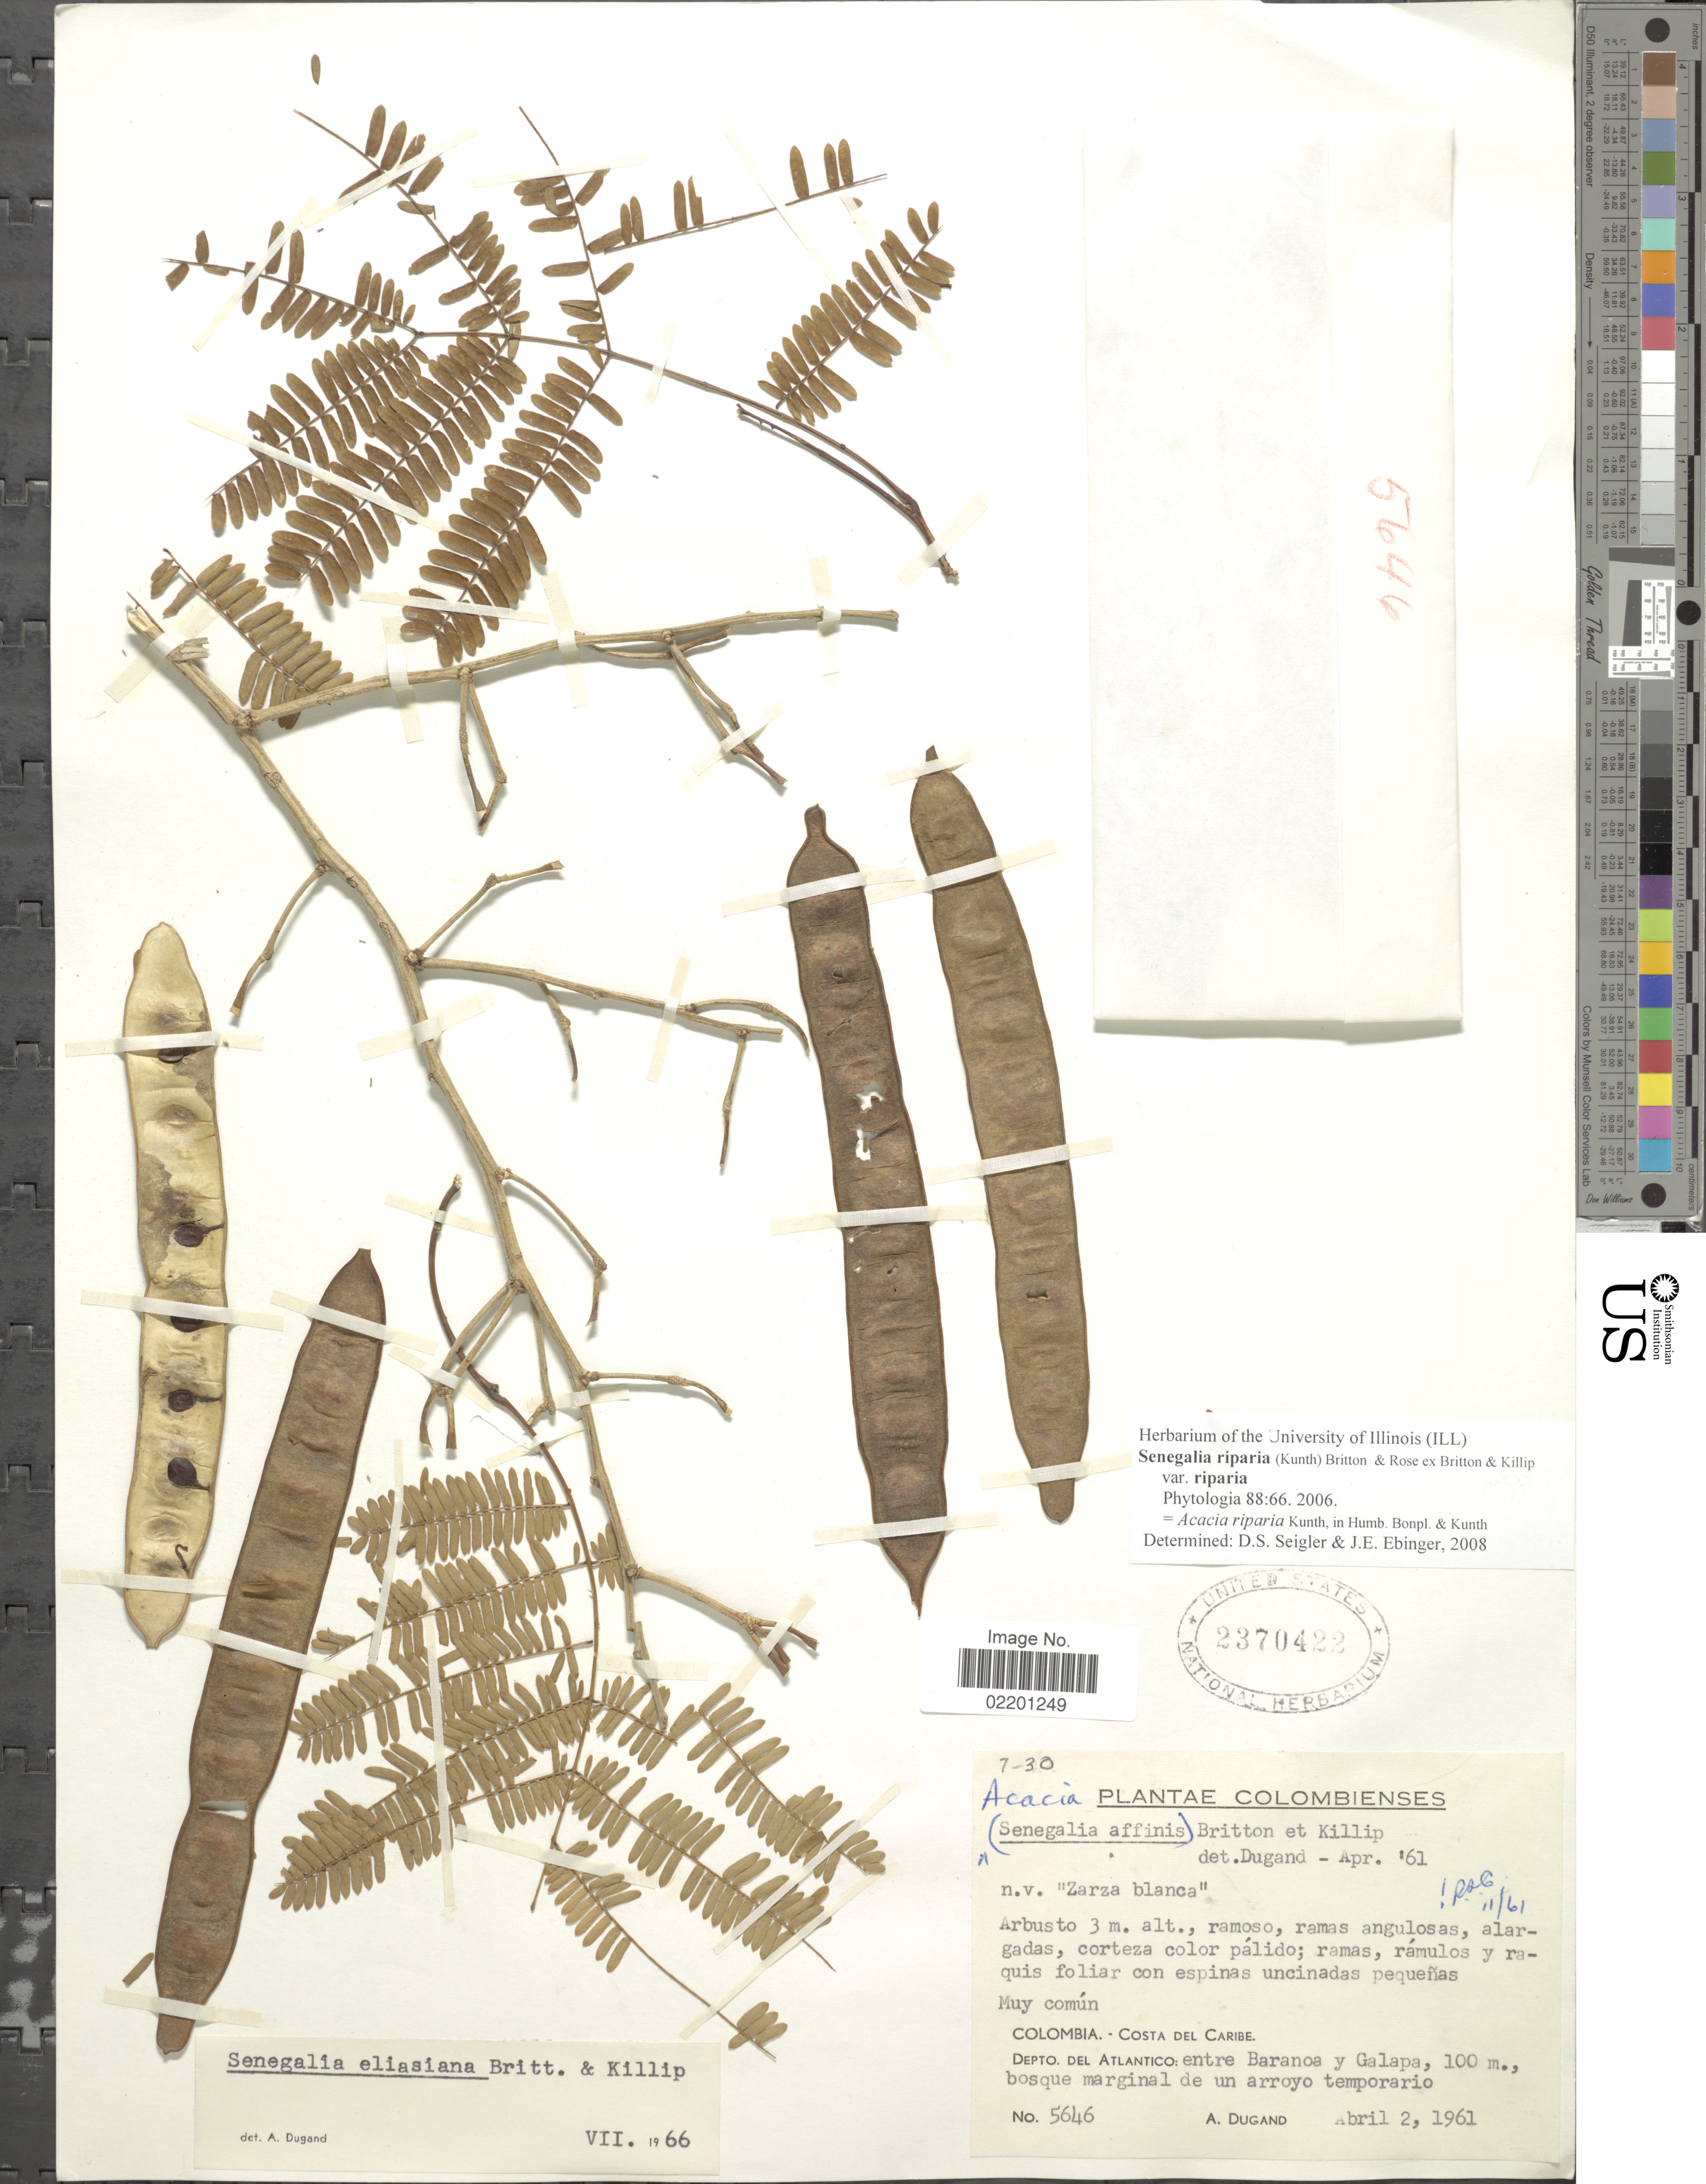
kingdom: Plantae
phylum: Tracheophyta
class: Magnoliopsida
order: Fabales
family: Fabaceae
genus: Senegalia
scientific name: Senegalia riparia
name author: (Kunth) Britton & Rose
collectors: A. Dugand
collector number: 5646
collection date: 1961-04-02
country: Colombia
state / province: Atlántico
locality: Colombia: Costa del Caribe, Depto. del Atlantico: entre Baranoa y Galapa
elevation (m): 100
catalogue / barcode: US 2370422